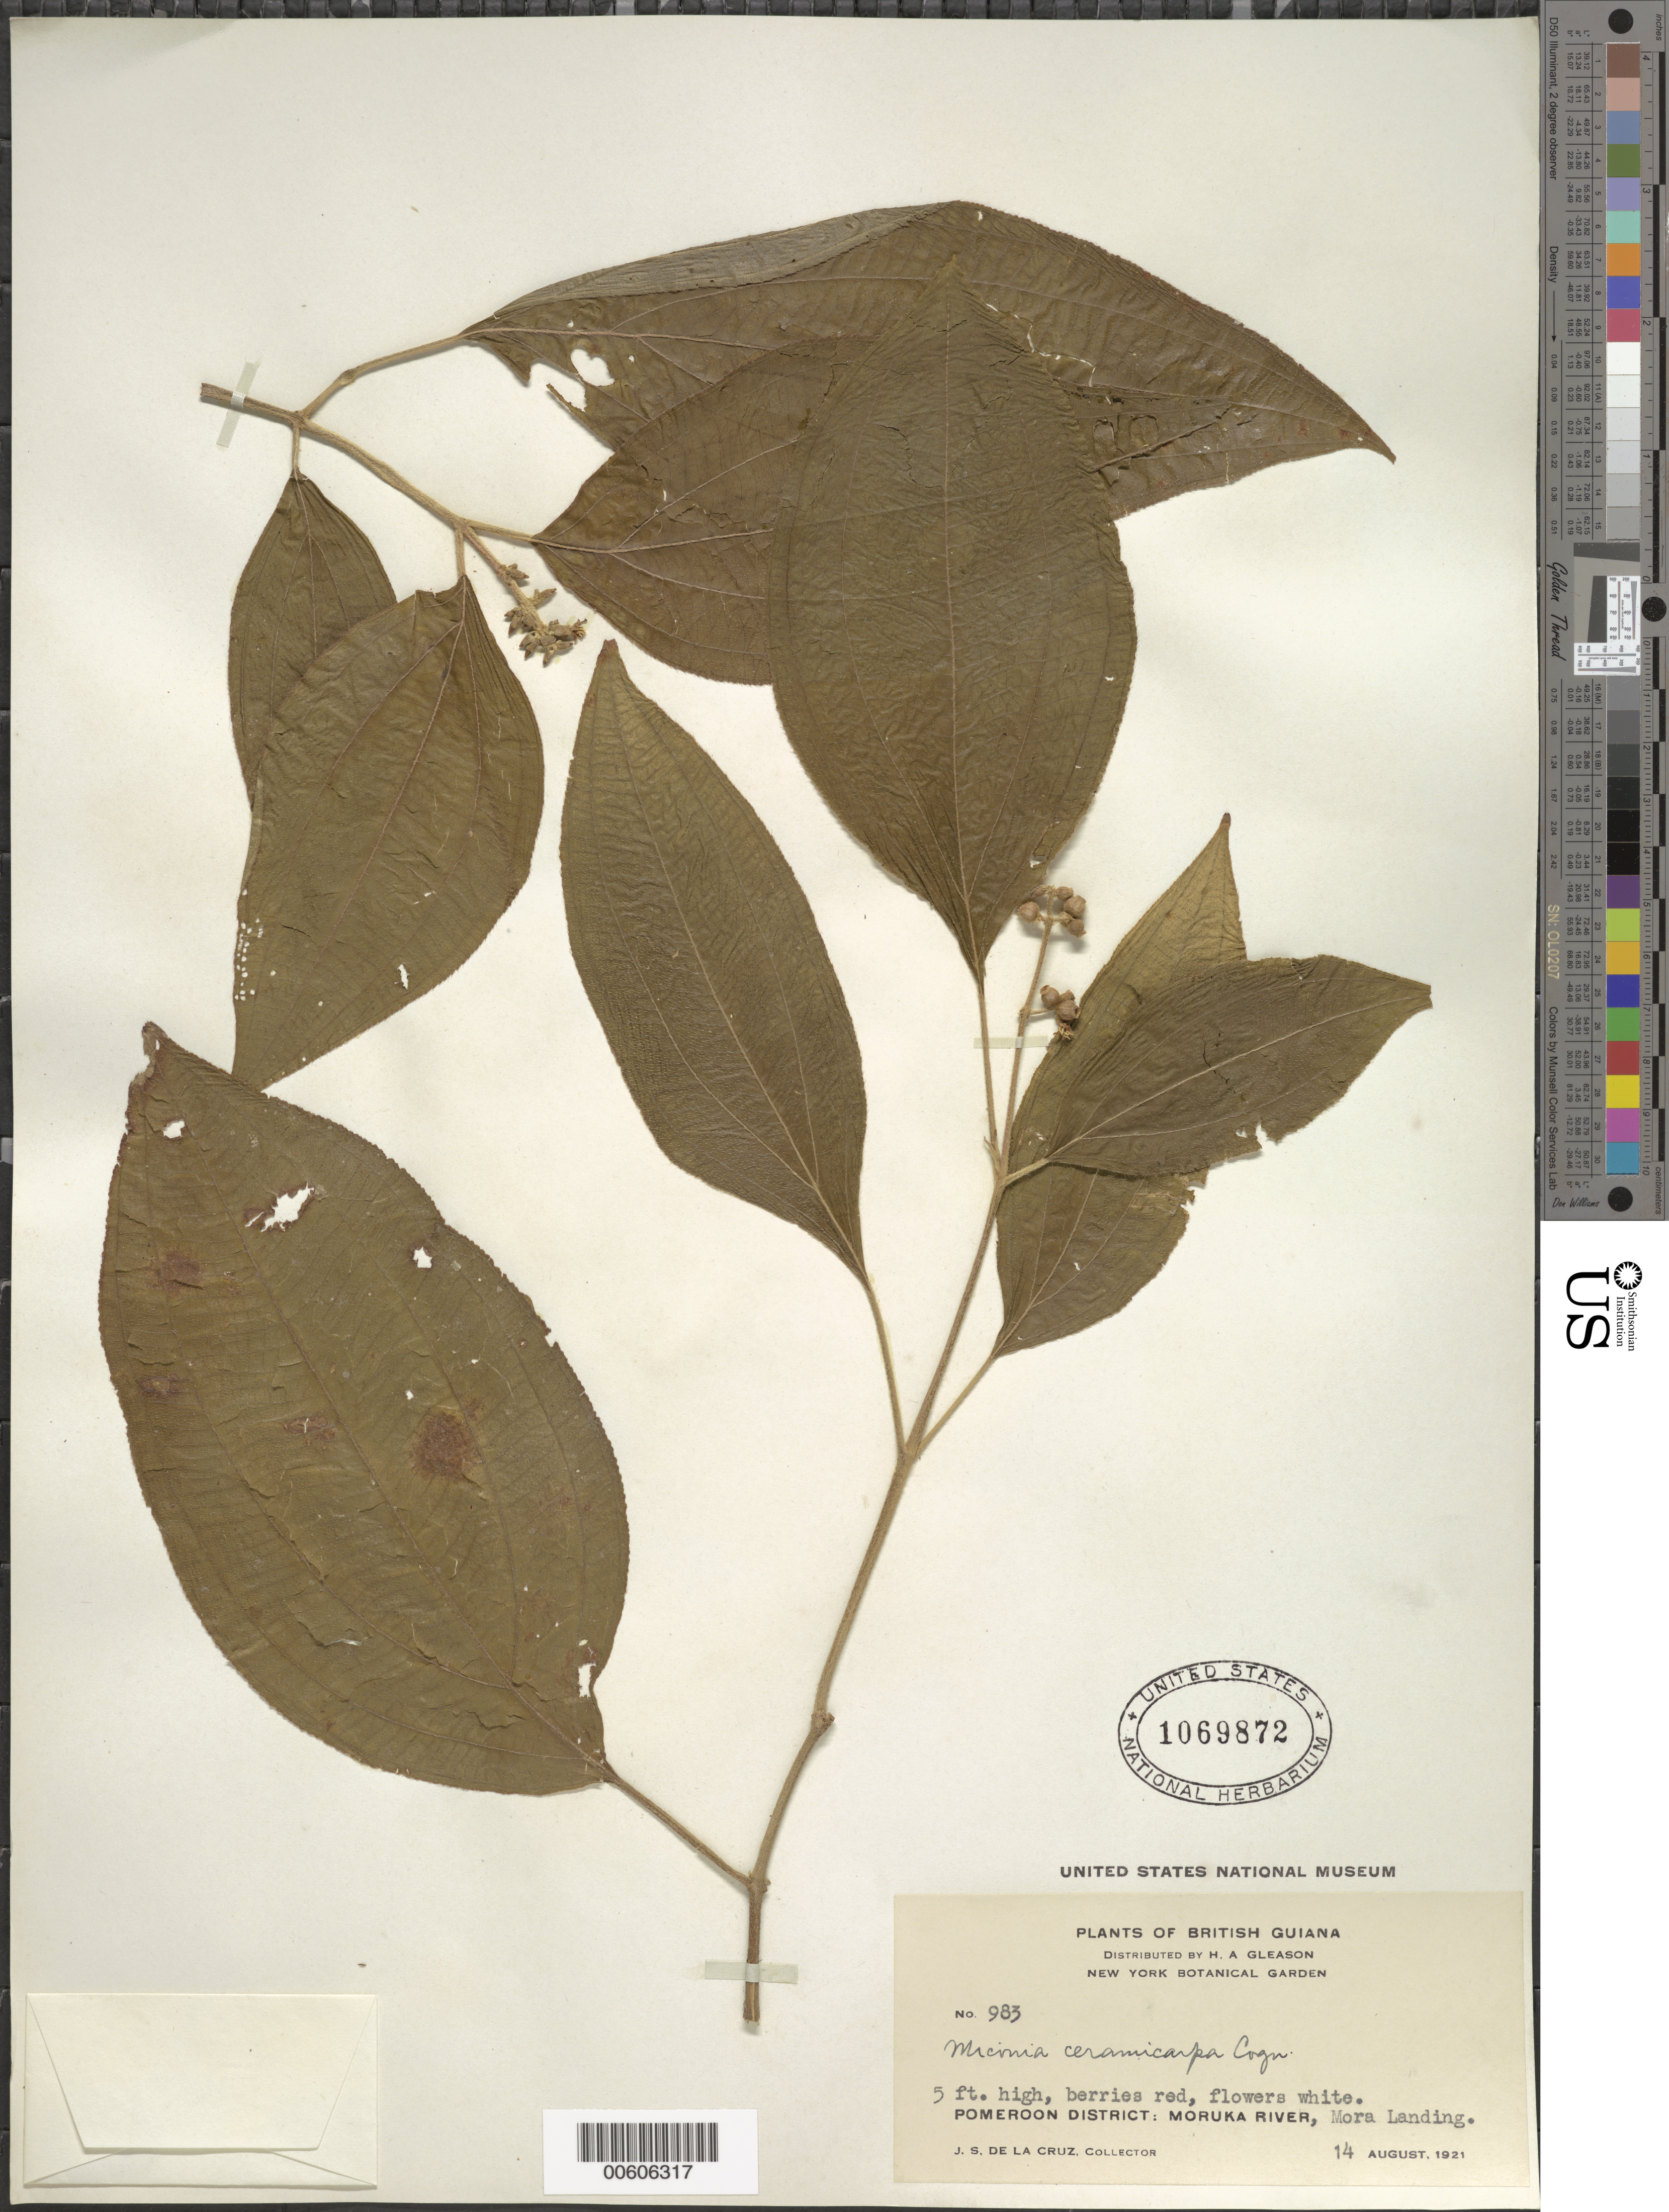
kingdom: Plantae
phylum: Tracheophyta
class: Magnoliopsida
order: Myrtales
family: Melastomataceae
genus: Miconia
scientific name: Miconia ceramicarpa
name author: (DC.) Cogn.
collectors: J. S. de la Cruz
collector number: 983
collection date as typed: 14-Aug-21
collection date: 1921-08-14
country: Guyana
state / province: Barima-Waini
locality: Mora Landing, Moruka R., Pomeroon Dist.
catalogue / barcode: US 1069872